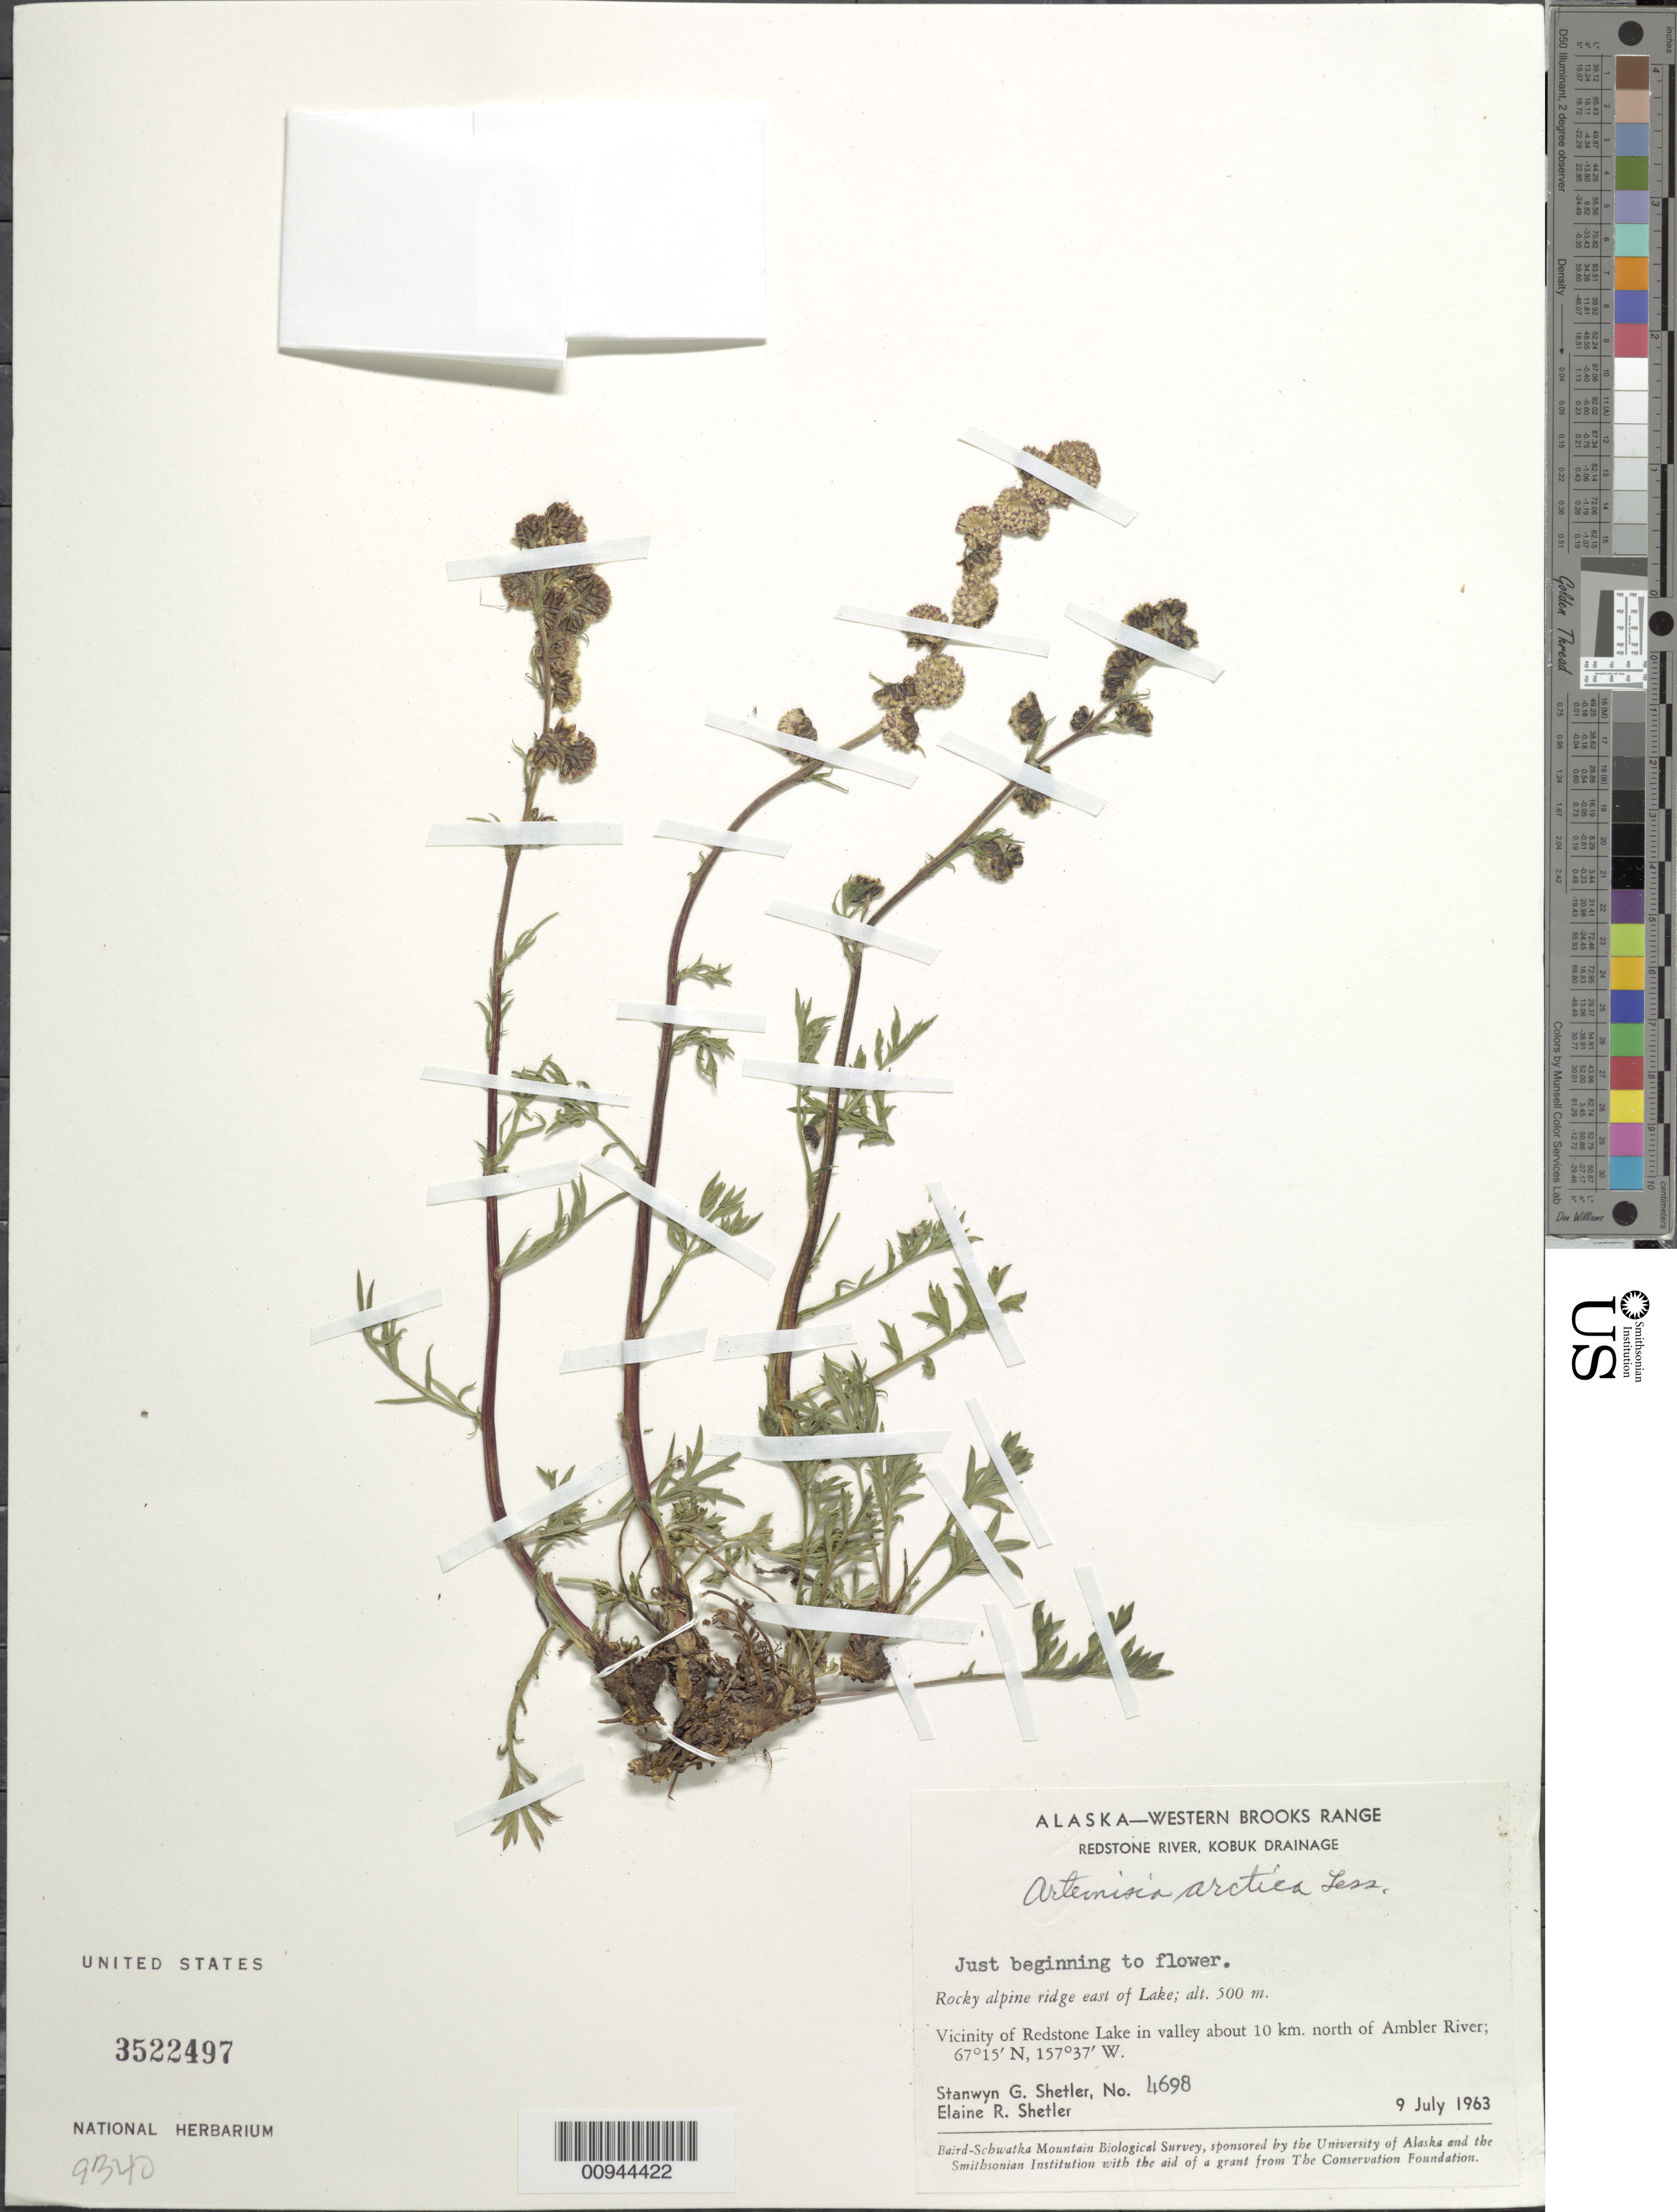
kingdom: Plantae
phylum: Tracheophyta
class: Magnoliopsida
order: Asterales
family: Asteraceae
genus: Artemisia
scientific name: Artemisia arctica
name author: Less.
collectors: S. Shetler & E. R. Shetler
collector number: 4698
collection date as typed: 09 Jul 1963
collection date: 1963-07-09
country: United States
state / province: Alaska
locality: Vicinity of Redstone Lake in valley about 10 km. north of Ambler River. Western Brooks Range, Redstone River, Kobuk Drainage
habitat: Rocky alpine ridge east of Lake.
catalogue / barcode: US 3522497